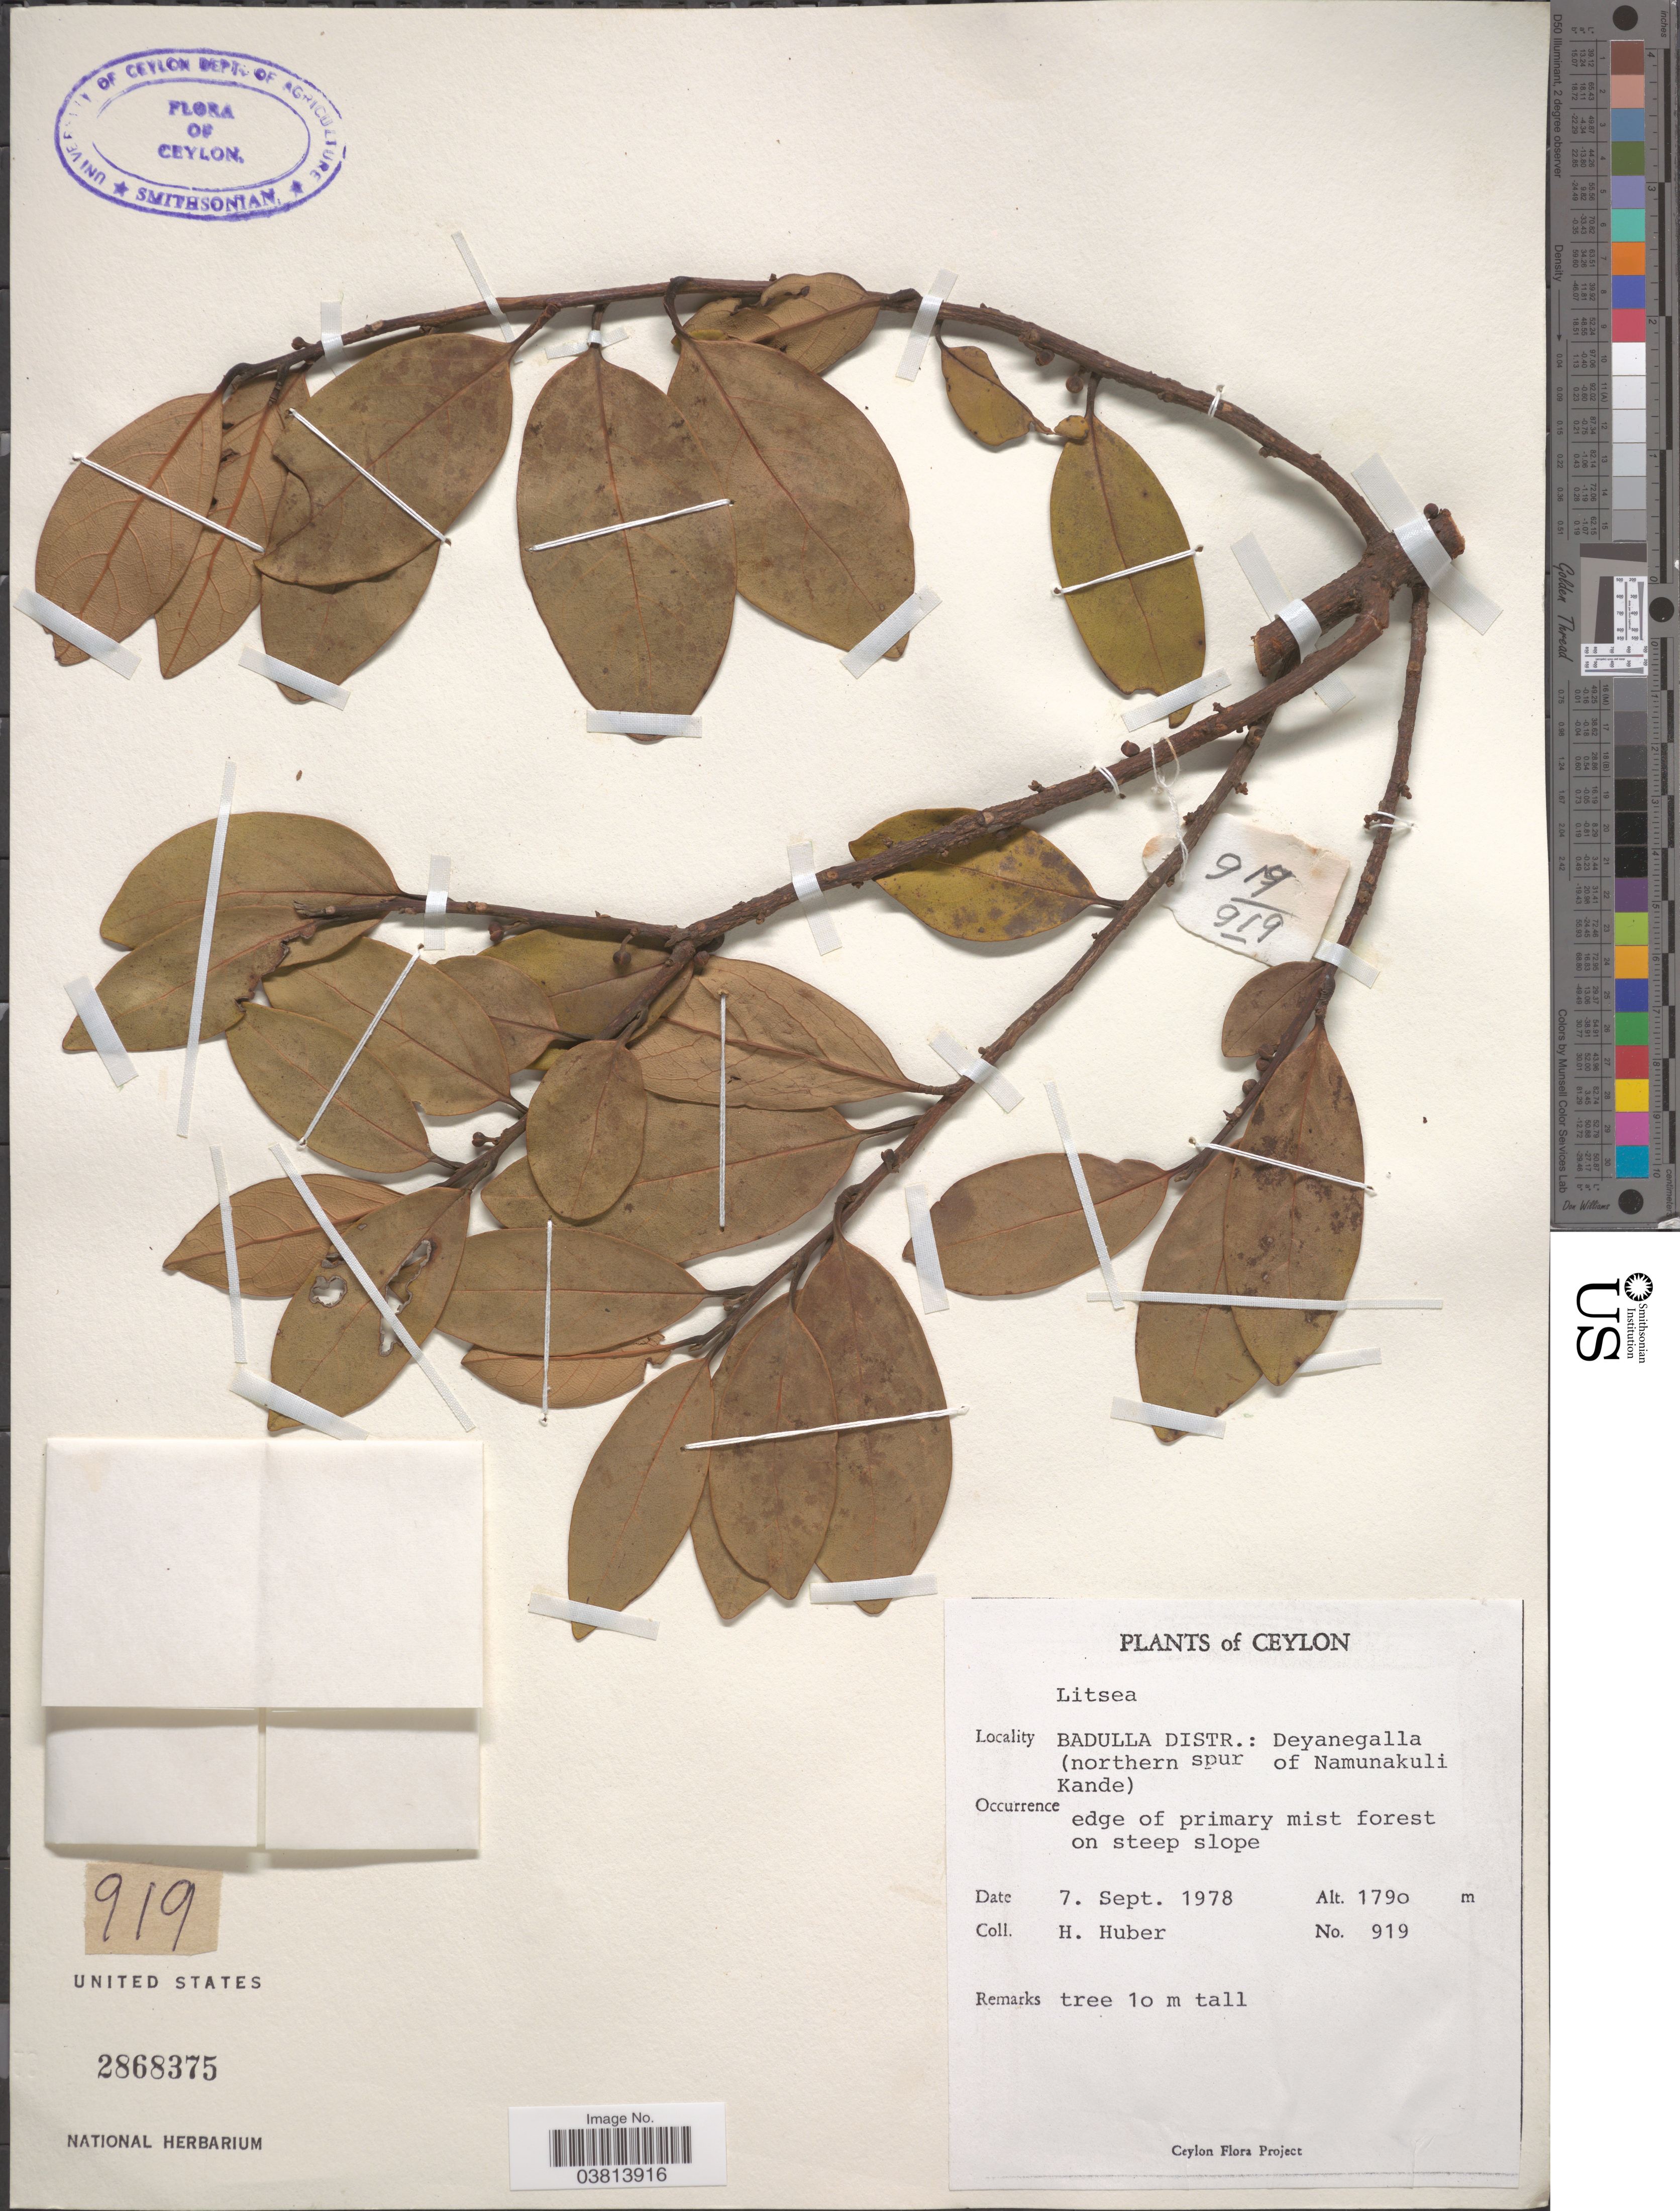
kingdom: Plantae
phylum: Tracheophyta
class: Magnoliopsida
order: Laurales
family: Lauraceae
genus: Litsea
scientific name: Litsea sp.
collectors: H. Huber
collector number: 919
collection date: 1978-09-07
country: Sri Lanka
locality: Ceylon. Badulla Distr.: Deyanegalla (northern spur of Namunakuli Kande).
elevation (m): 1790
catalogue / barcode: US 2868375